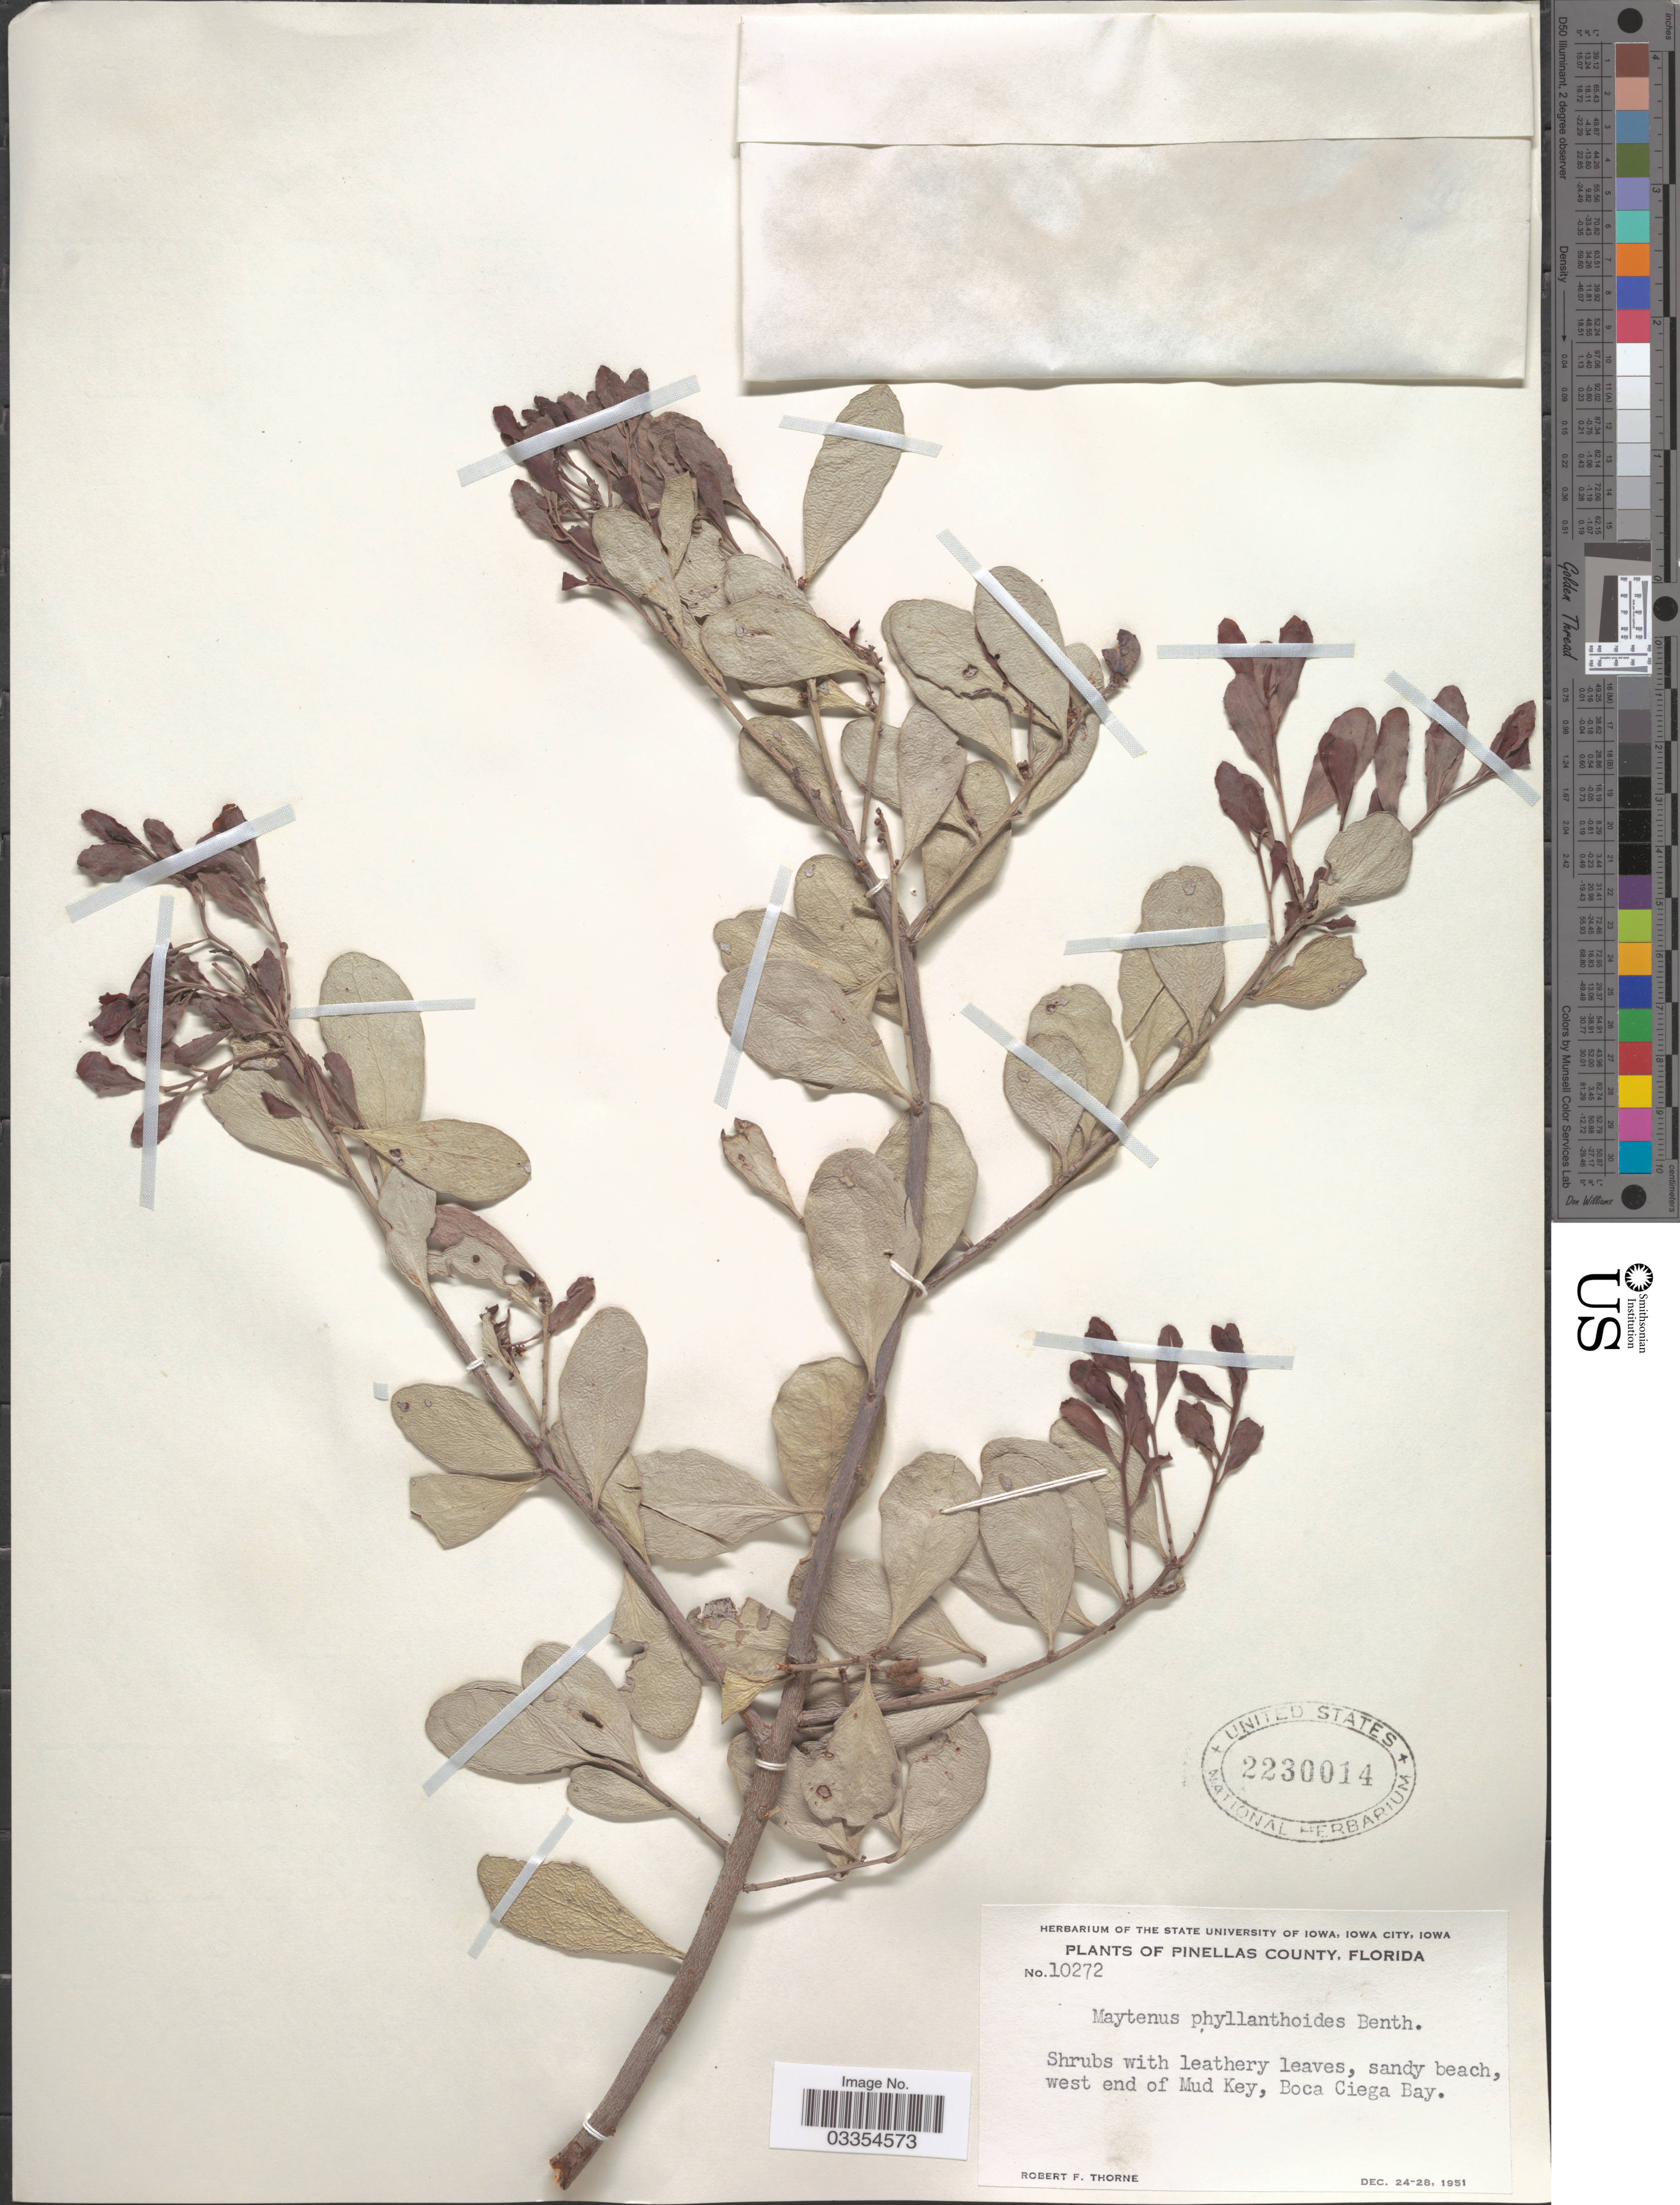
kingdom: Plantae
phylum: Tracheophyta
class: Magnoliopsida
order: Celastrales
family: Celastraceae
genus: Tricerma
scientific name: Tricerma phyllanthoides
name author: (Benth.) Lundell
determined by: Strong, Mark T., (BOT), Smithsonian Institution - National Museum of Natural History (UNITED STATES)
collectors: R. F. Thorne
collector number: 10272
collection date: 1951-12-24/1951-12-28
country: United States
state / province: Florida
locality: Pinellas County, west end of Mud Key, Boca Ciega Bay.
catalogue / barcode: US 2230014